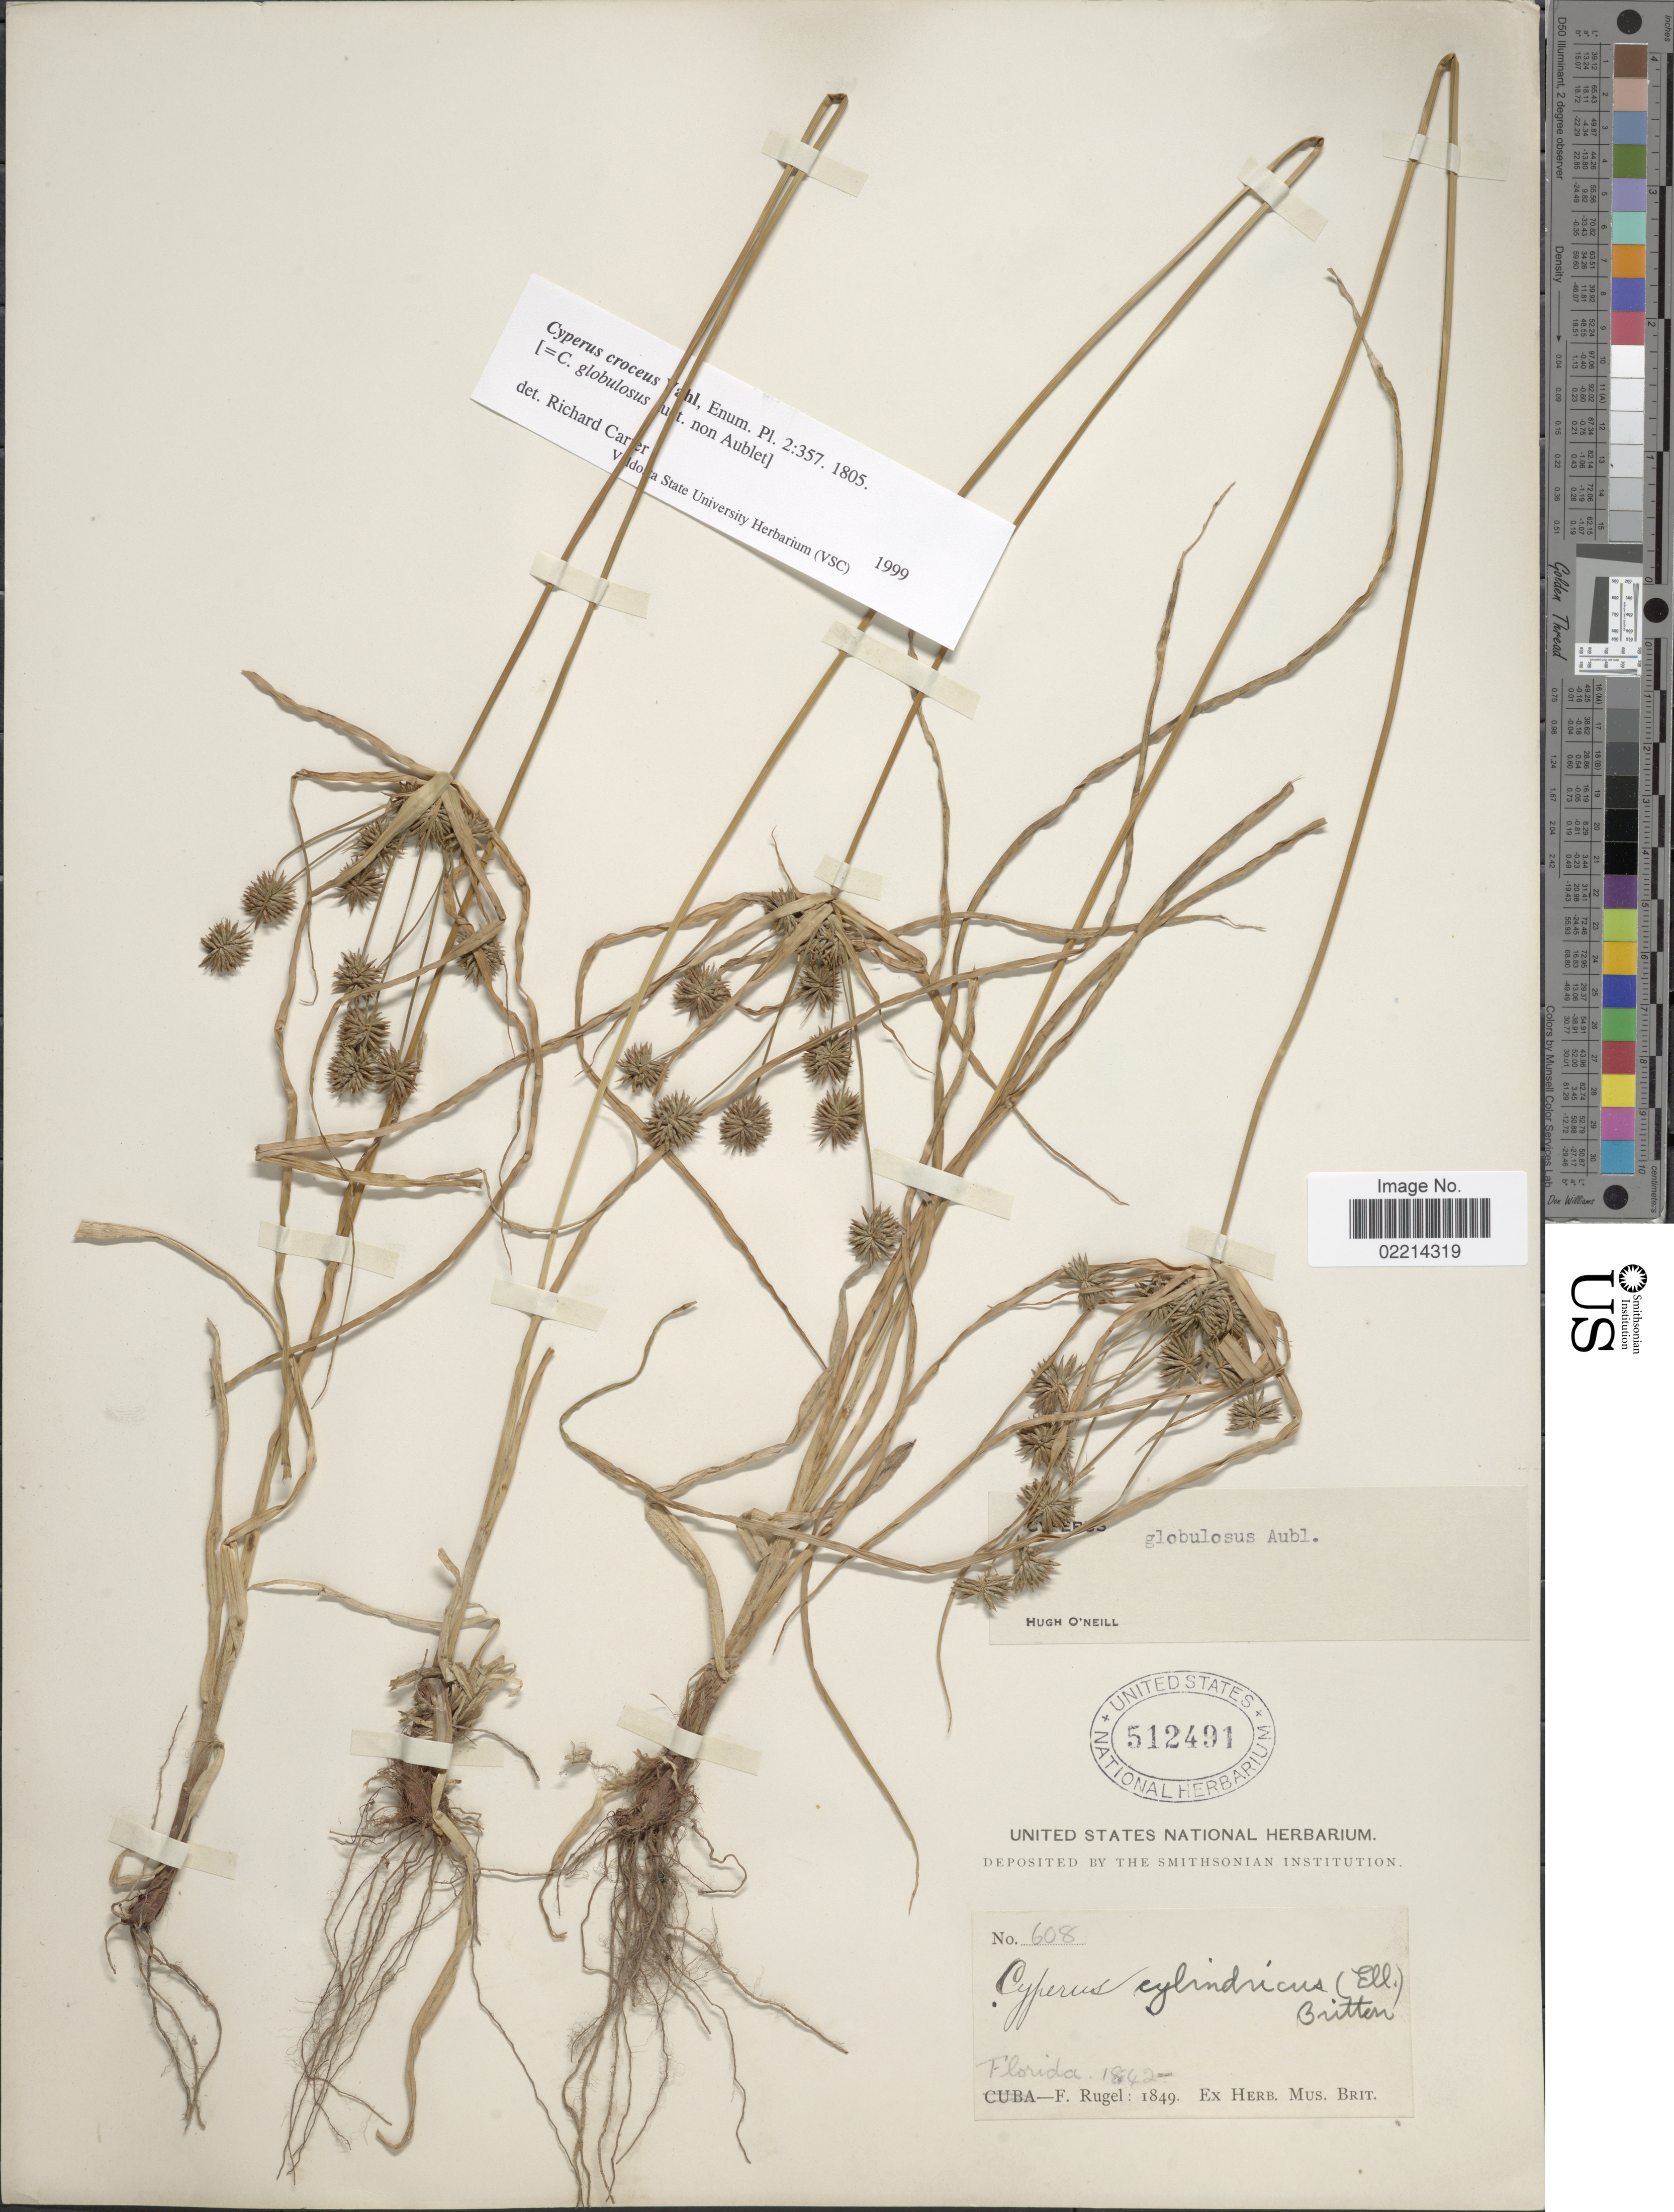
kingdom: Plantae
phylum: Tracheophyta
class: Liliopsida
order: Poales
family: Cyperaceae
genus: Cyperus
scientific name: Cyperus croceus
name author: Vahl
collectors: F. Rugel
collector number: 608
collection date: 1842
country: United States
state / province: Florida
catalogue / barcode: US 512491